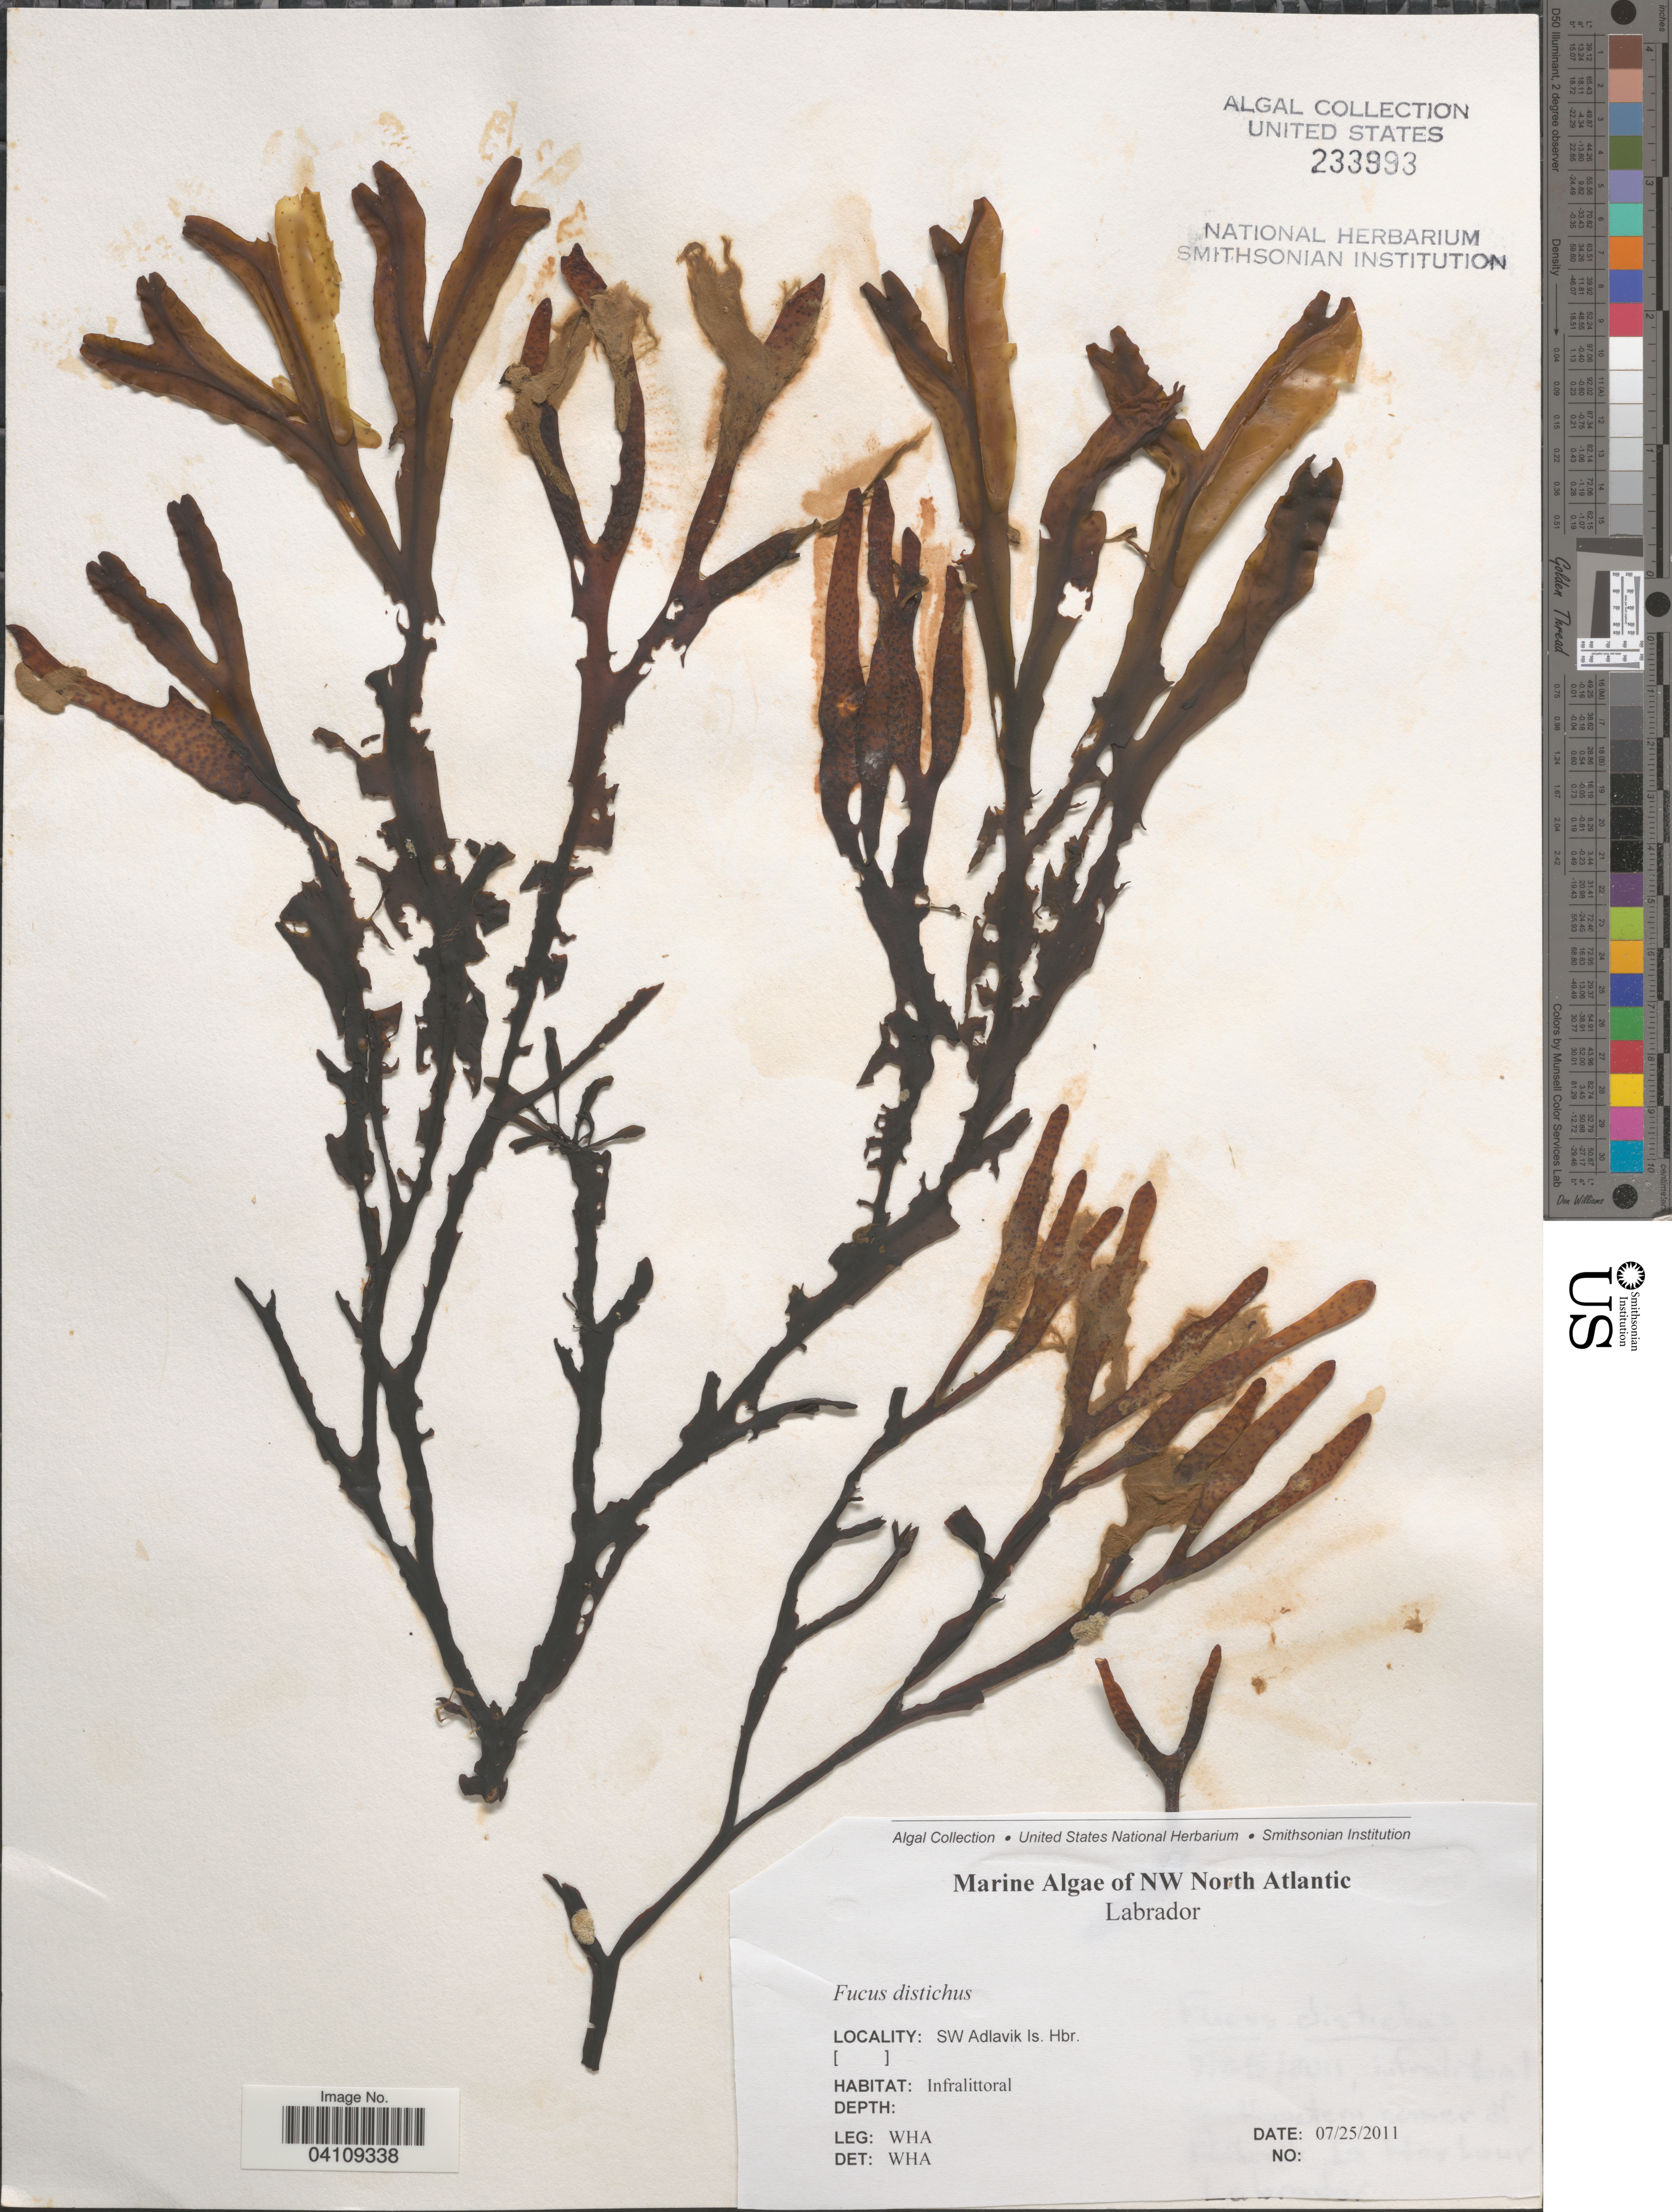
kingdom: Chromista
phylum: Ochrophyta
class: Phaeophyceae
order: Fucales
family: Fucaceae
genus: Fucus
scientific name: Fucus distichus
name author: L.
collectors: W. H. Adey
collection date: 2011-07-25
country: Canada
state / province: Newfoundland and Labrador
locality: NW North Atlantic. Labrador. SW Adlavik Is. Hbr.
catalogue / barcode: US 233993